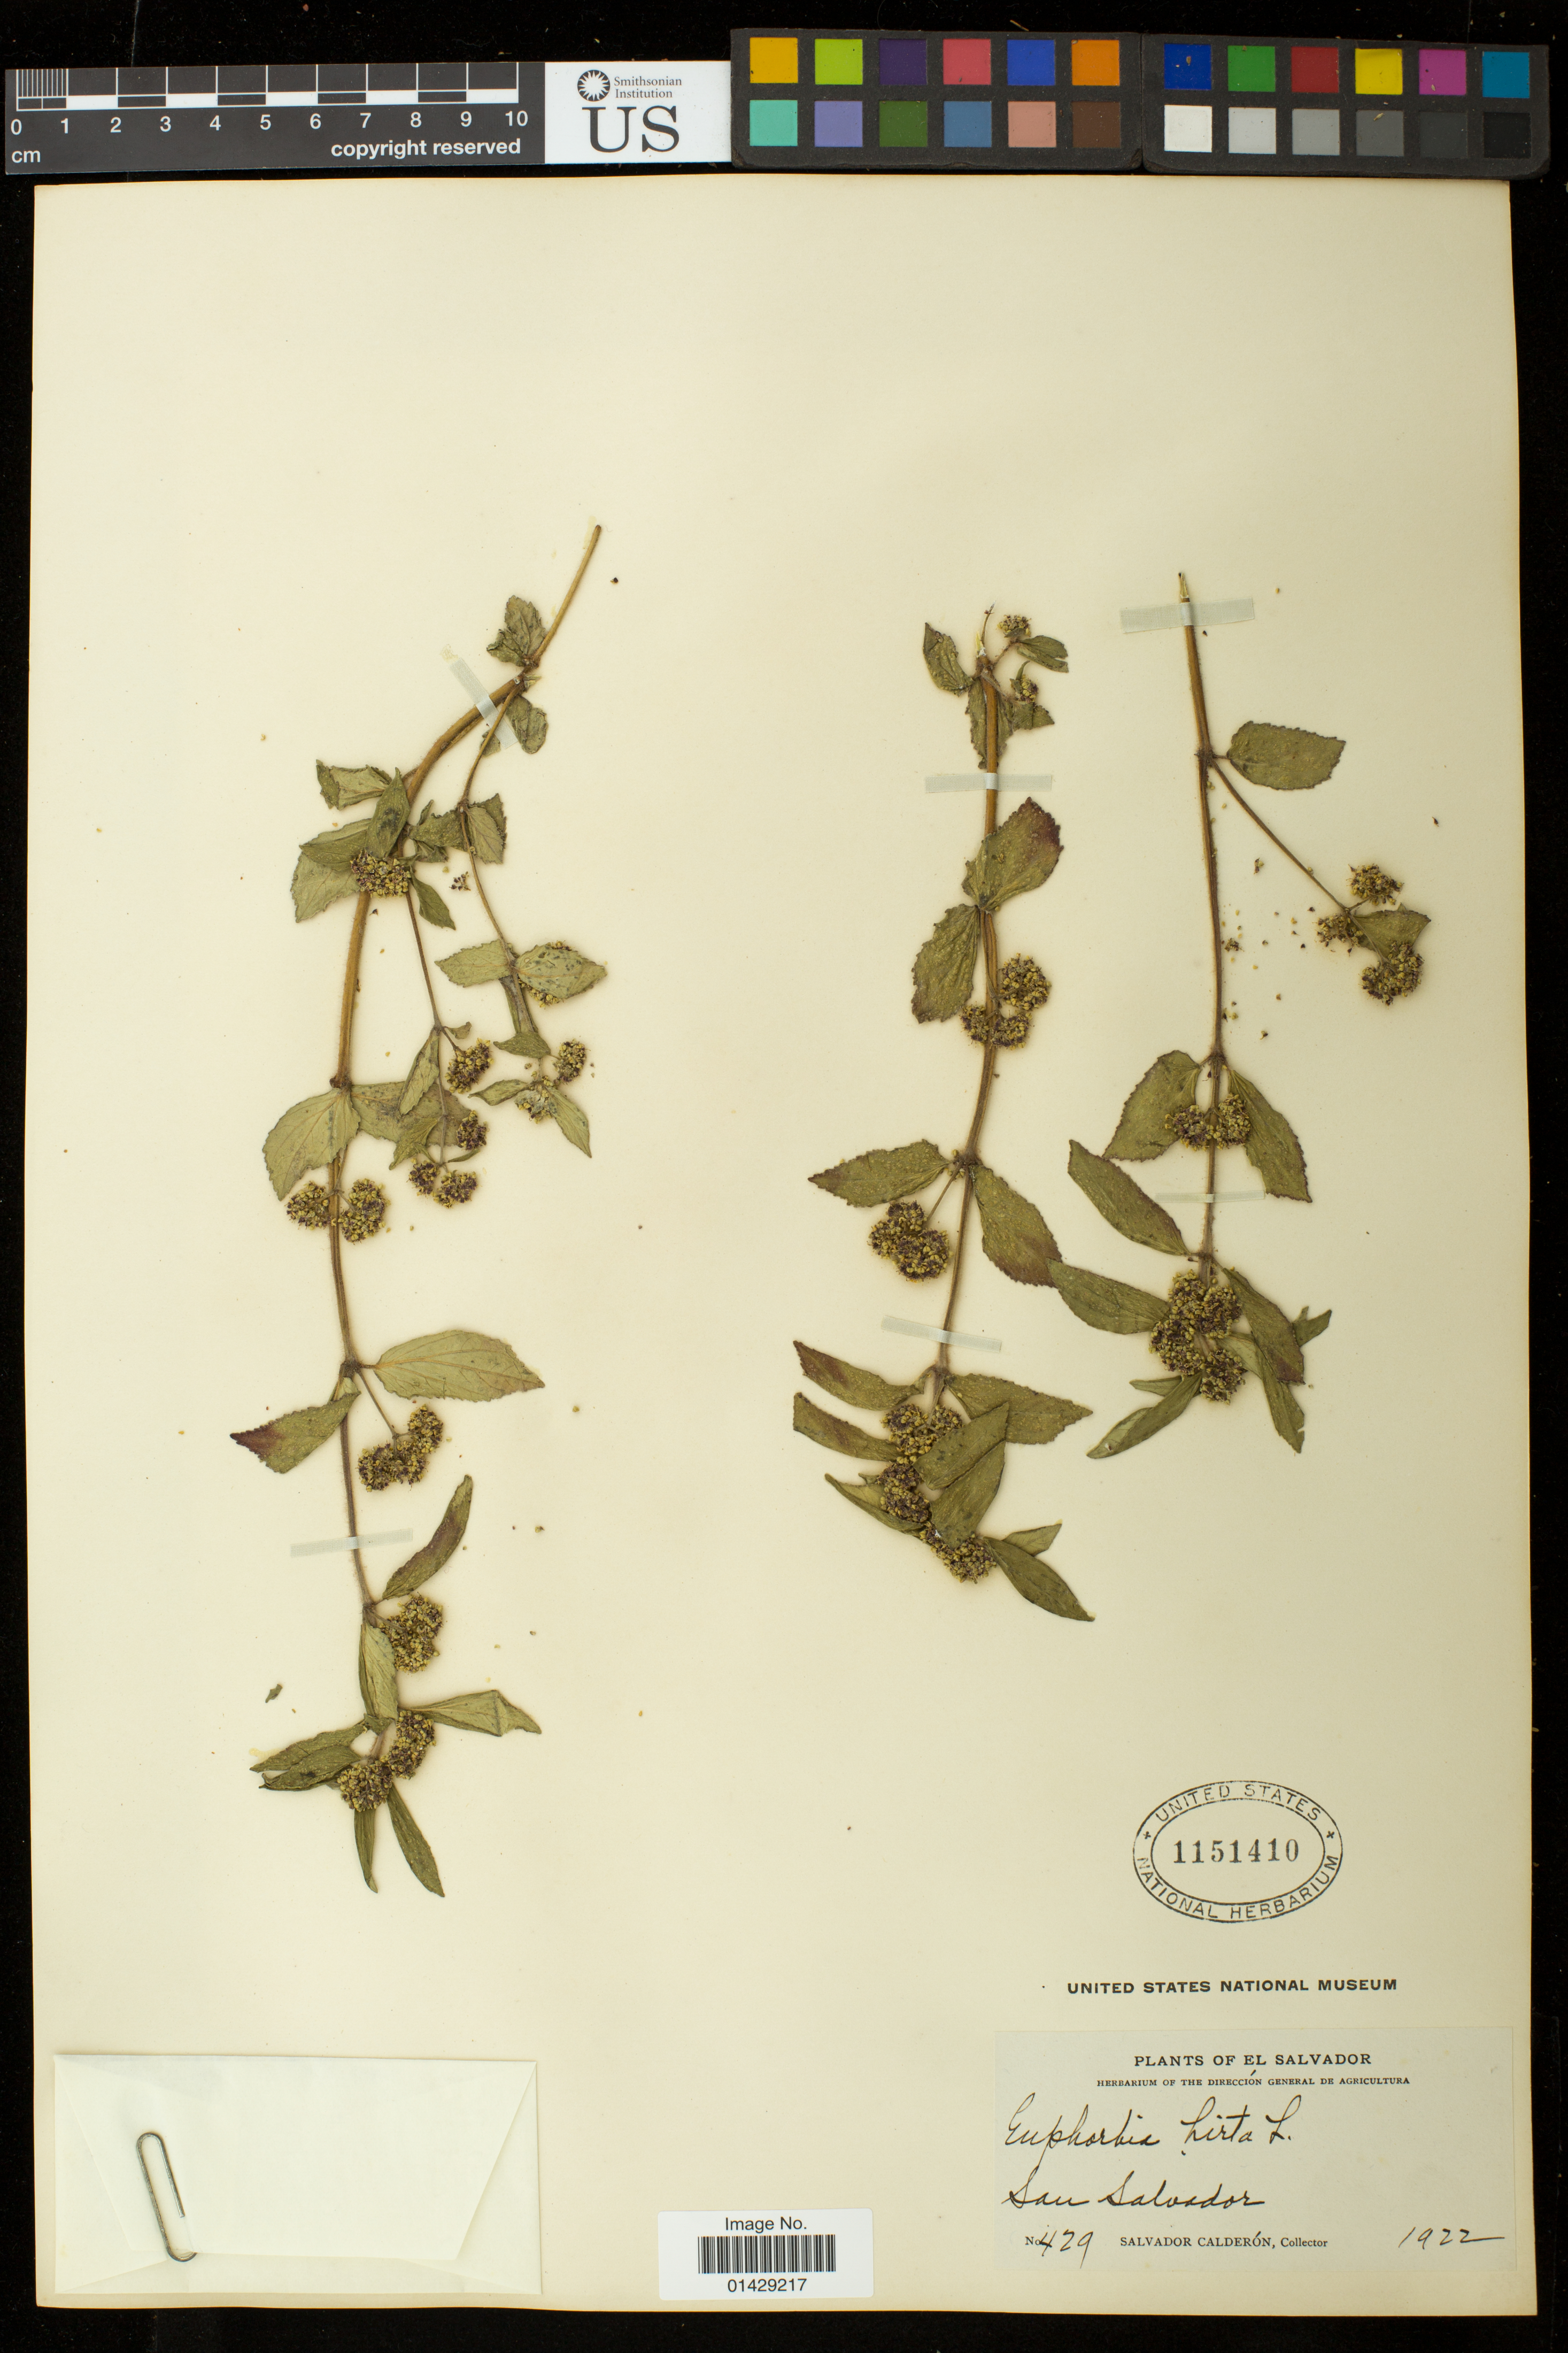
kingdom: Plantae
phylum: Tracheophyta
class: Magnoliopsida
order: Malpighiales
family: Euphorbiaceae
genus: Euphorbia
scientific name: Euphorbia hirta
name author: L.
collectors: S. Calderón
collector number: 429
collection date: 1922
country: El Salvador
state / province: San Salvador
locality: San Salvador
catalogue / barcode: US 1151410